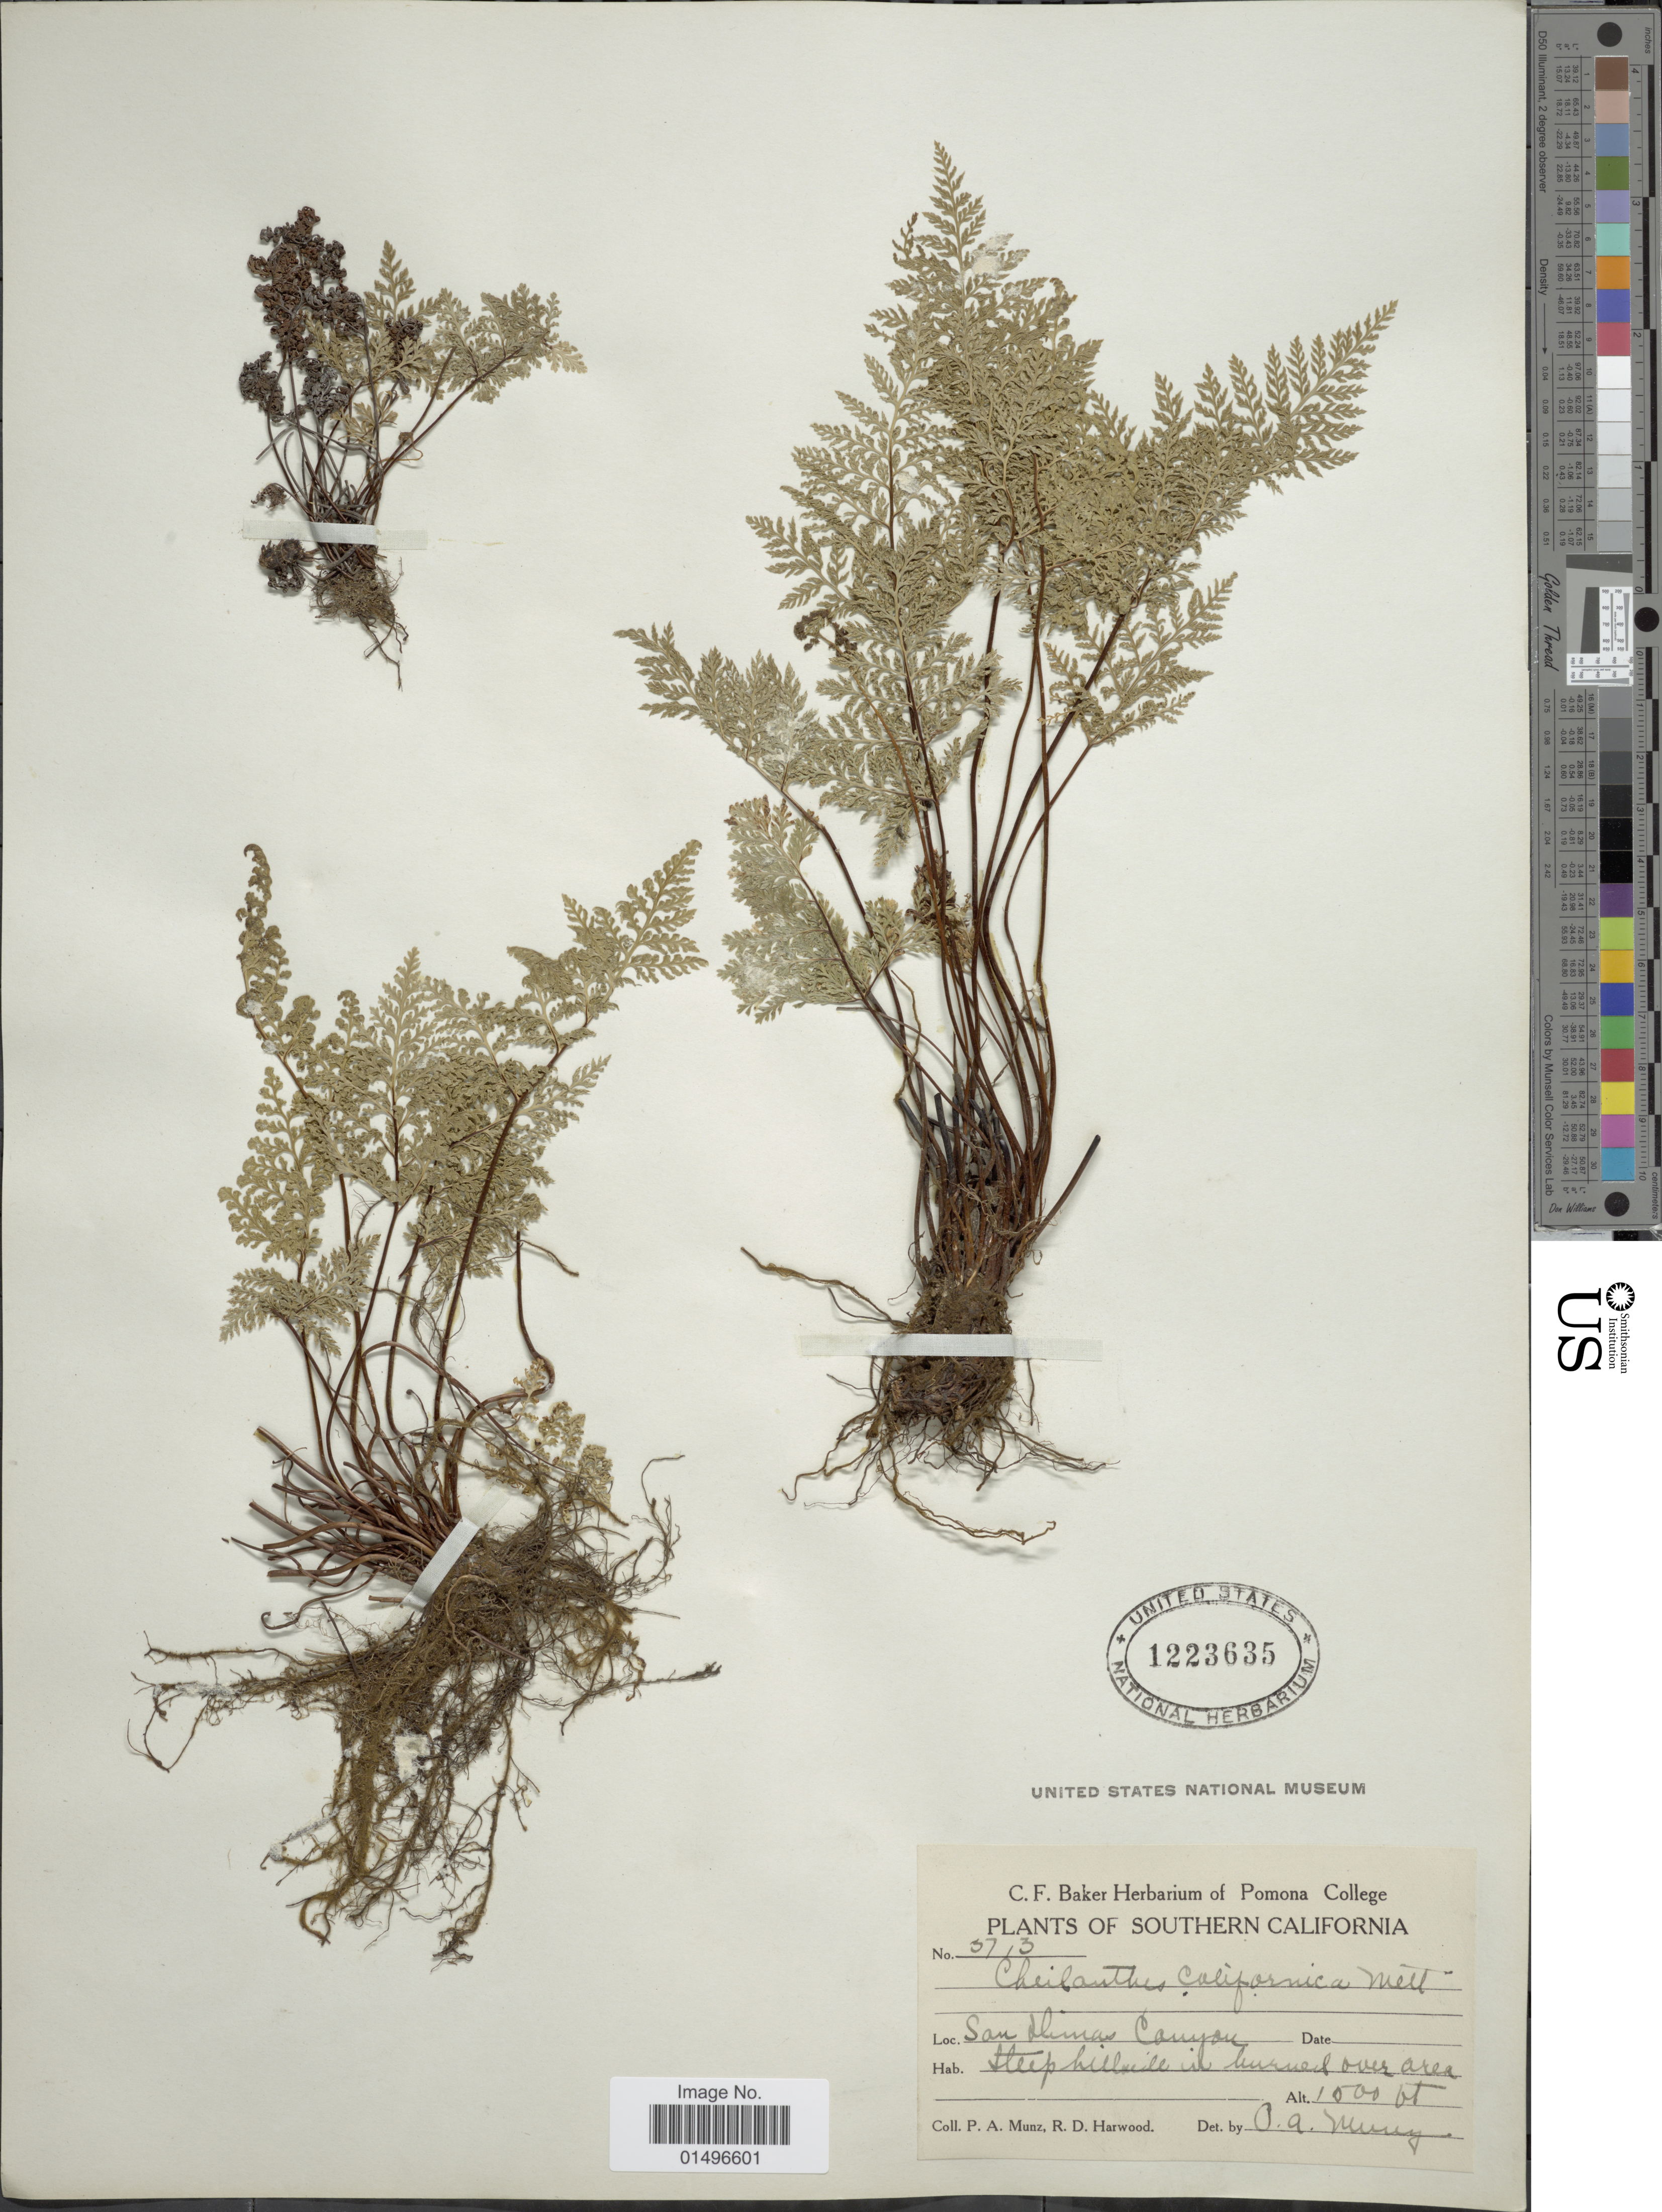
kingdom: Plantae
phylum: Tracheophyta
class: Polypodiopsida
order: Polypodiales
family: Pteridaceae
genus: Aspidotis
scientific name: Aspidotis californica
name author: (Hook.) Nutt. ex Copel.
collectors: P. A. Munz & R. Harwood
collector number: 5713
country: United States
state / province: California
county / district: Los Angeles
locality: Southern California, San Dimas Canyon.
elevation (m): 457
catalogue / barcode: US 1223635